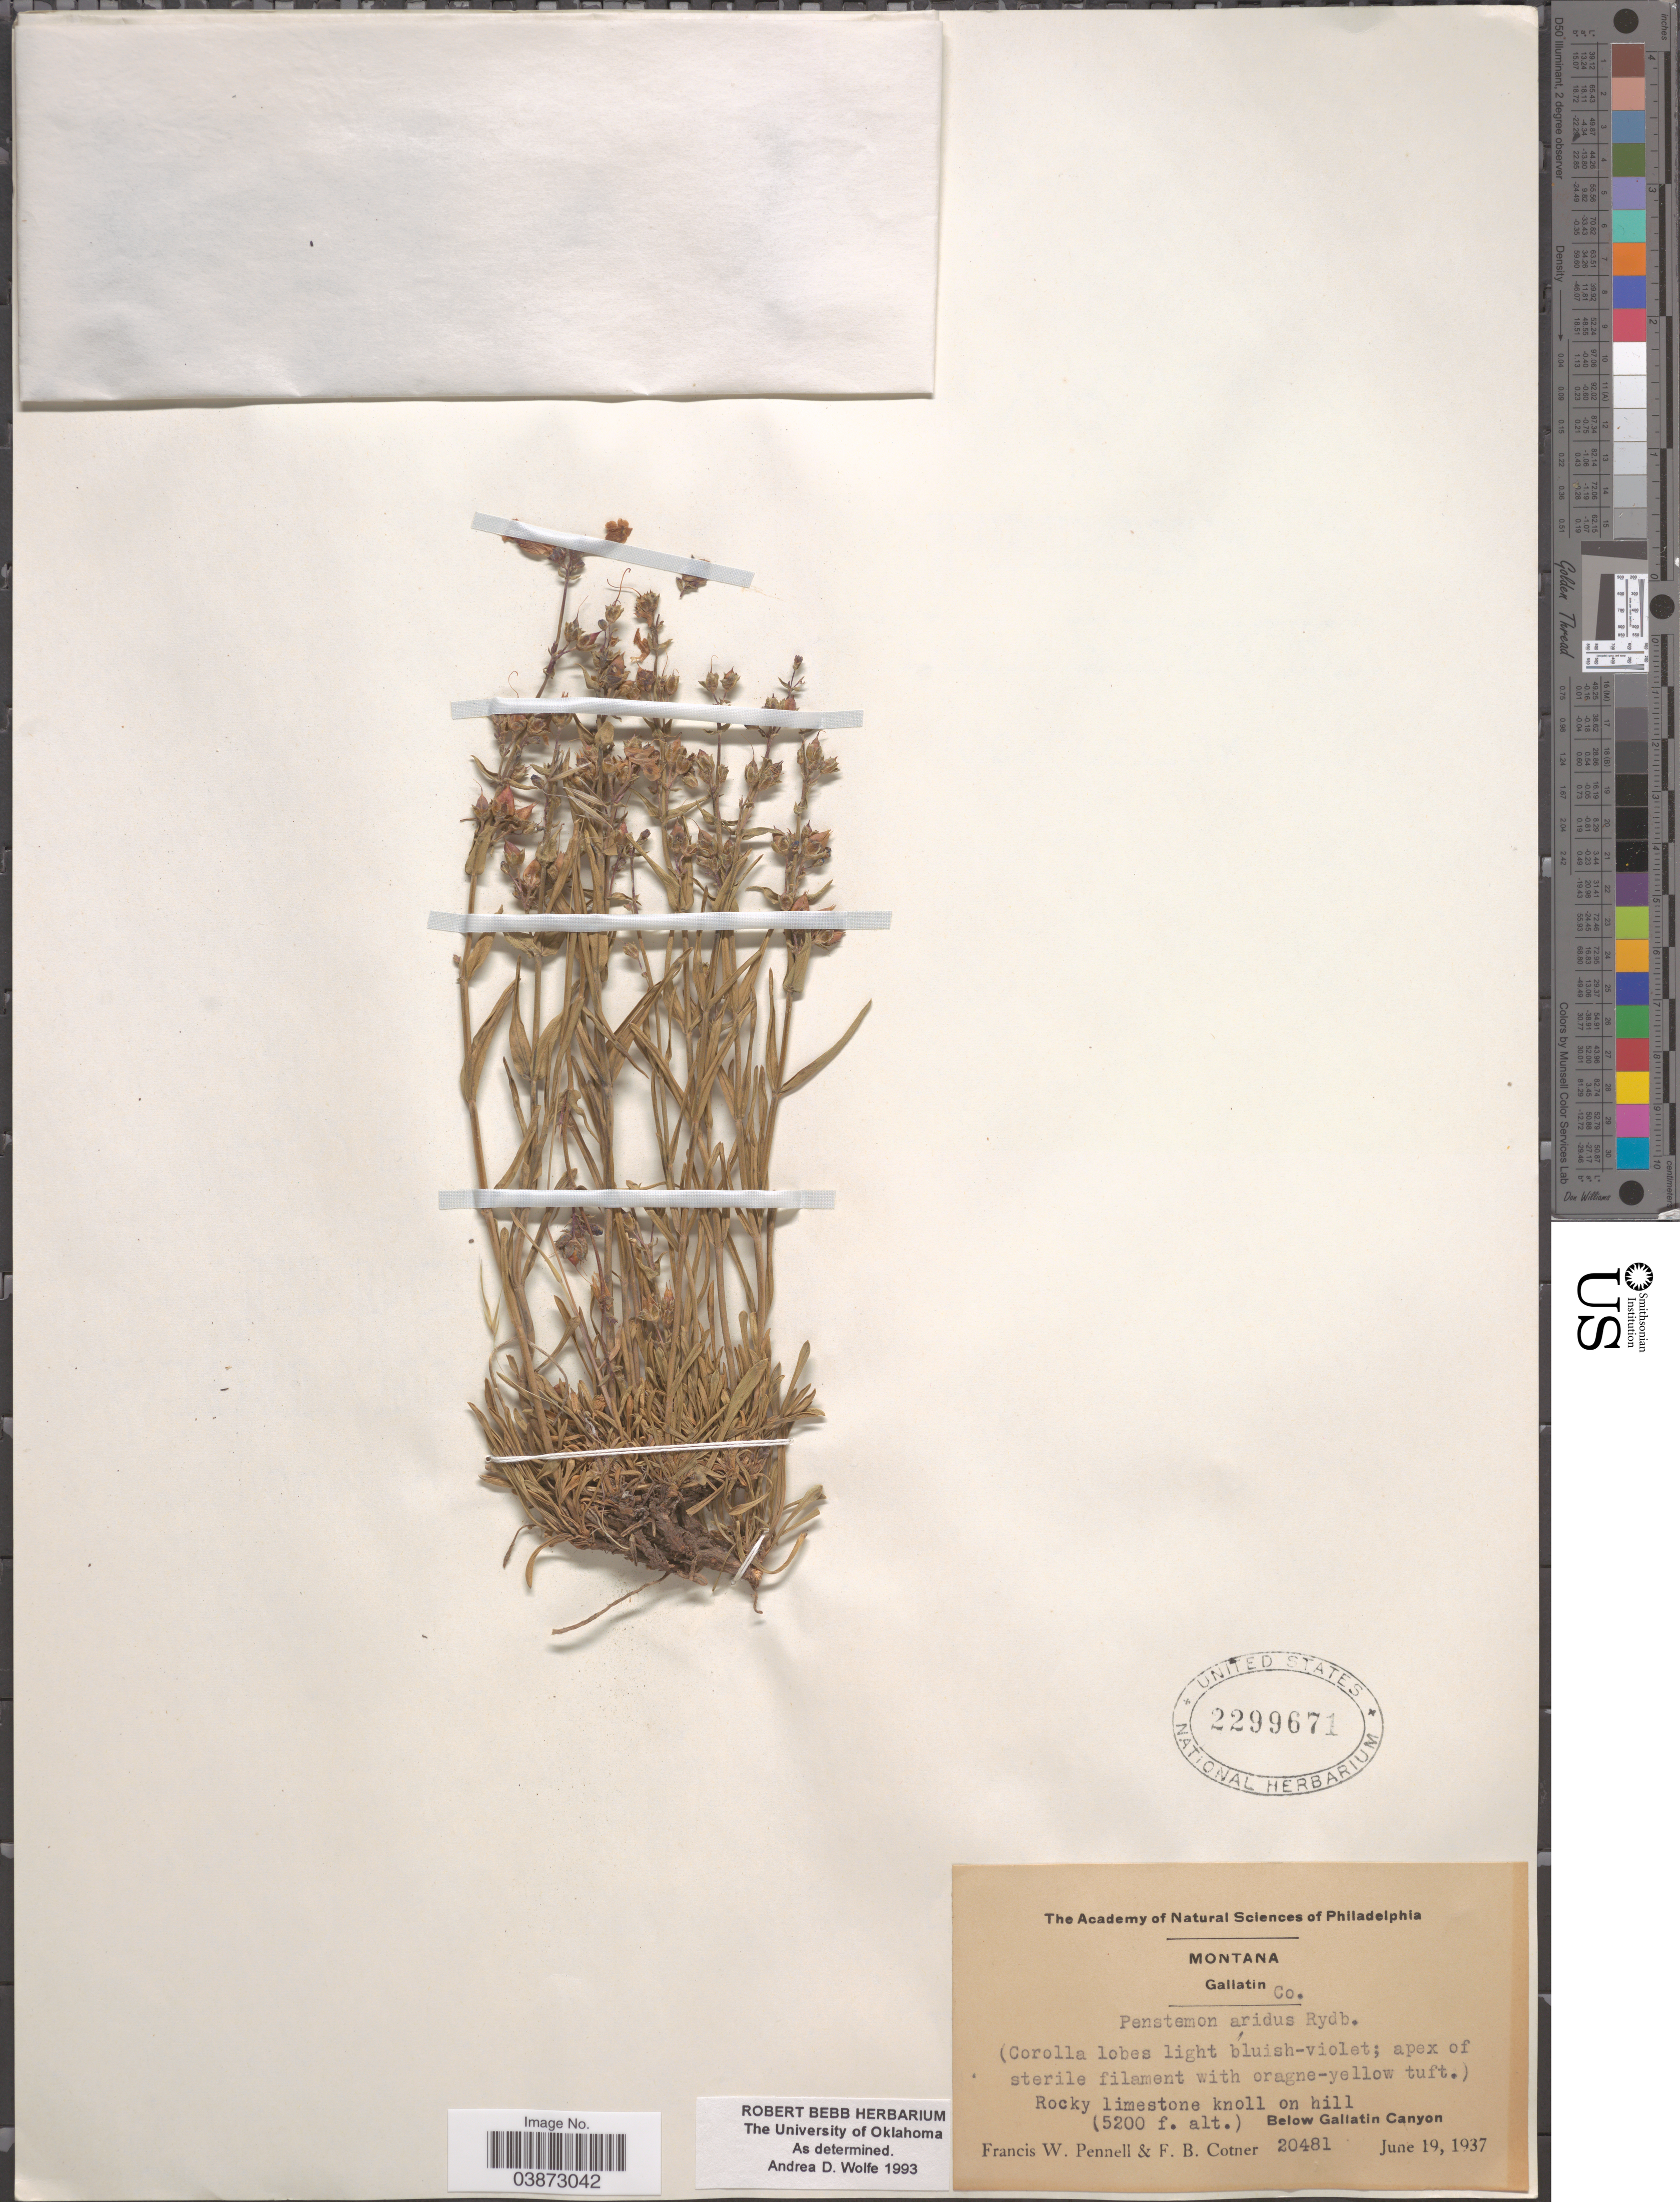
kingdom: Plantae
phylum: Tracheophyta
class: Magnoliopsida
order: Lamiales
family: Plantaginaceae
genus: Penstemon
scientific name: Penstemon aridus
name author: Rydb.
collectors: F. W. Pennell & F. Cotner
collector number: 20481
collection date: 1937-06-19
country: United States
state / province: Montana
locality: Gallatin Co. Rocky limestone knoll on hill. Below Gallatin Canyon.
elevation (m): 1585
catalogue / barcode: US 2299671